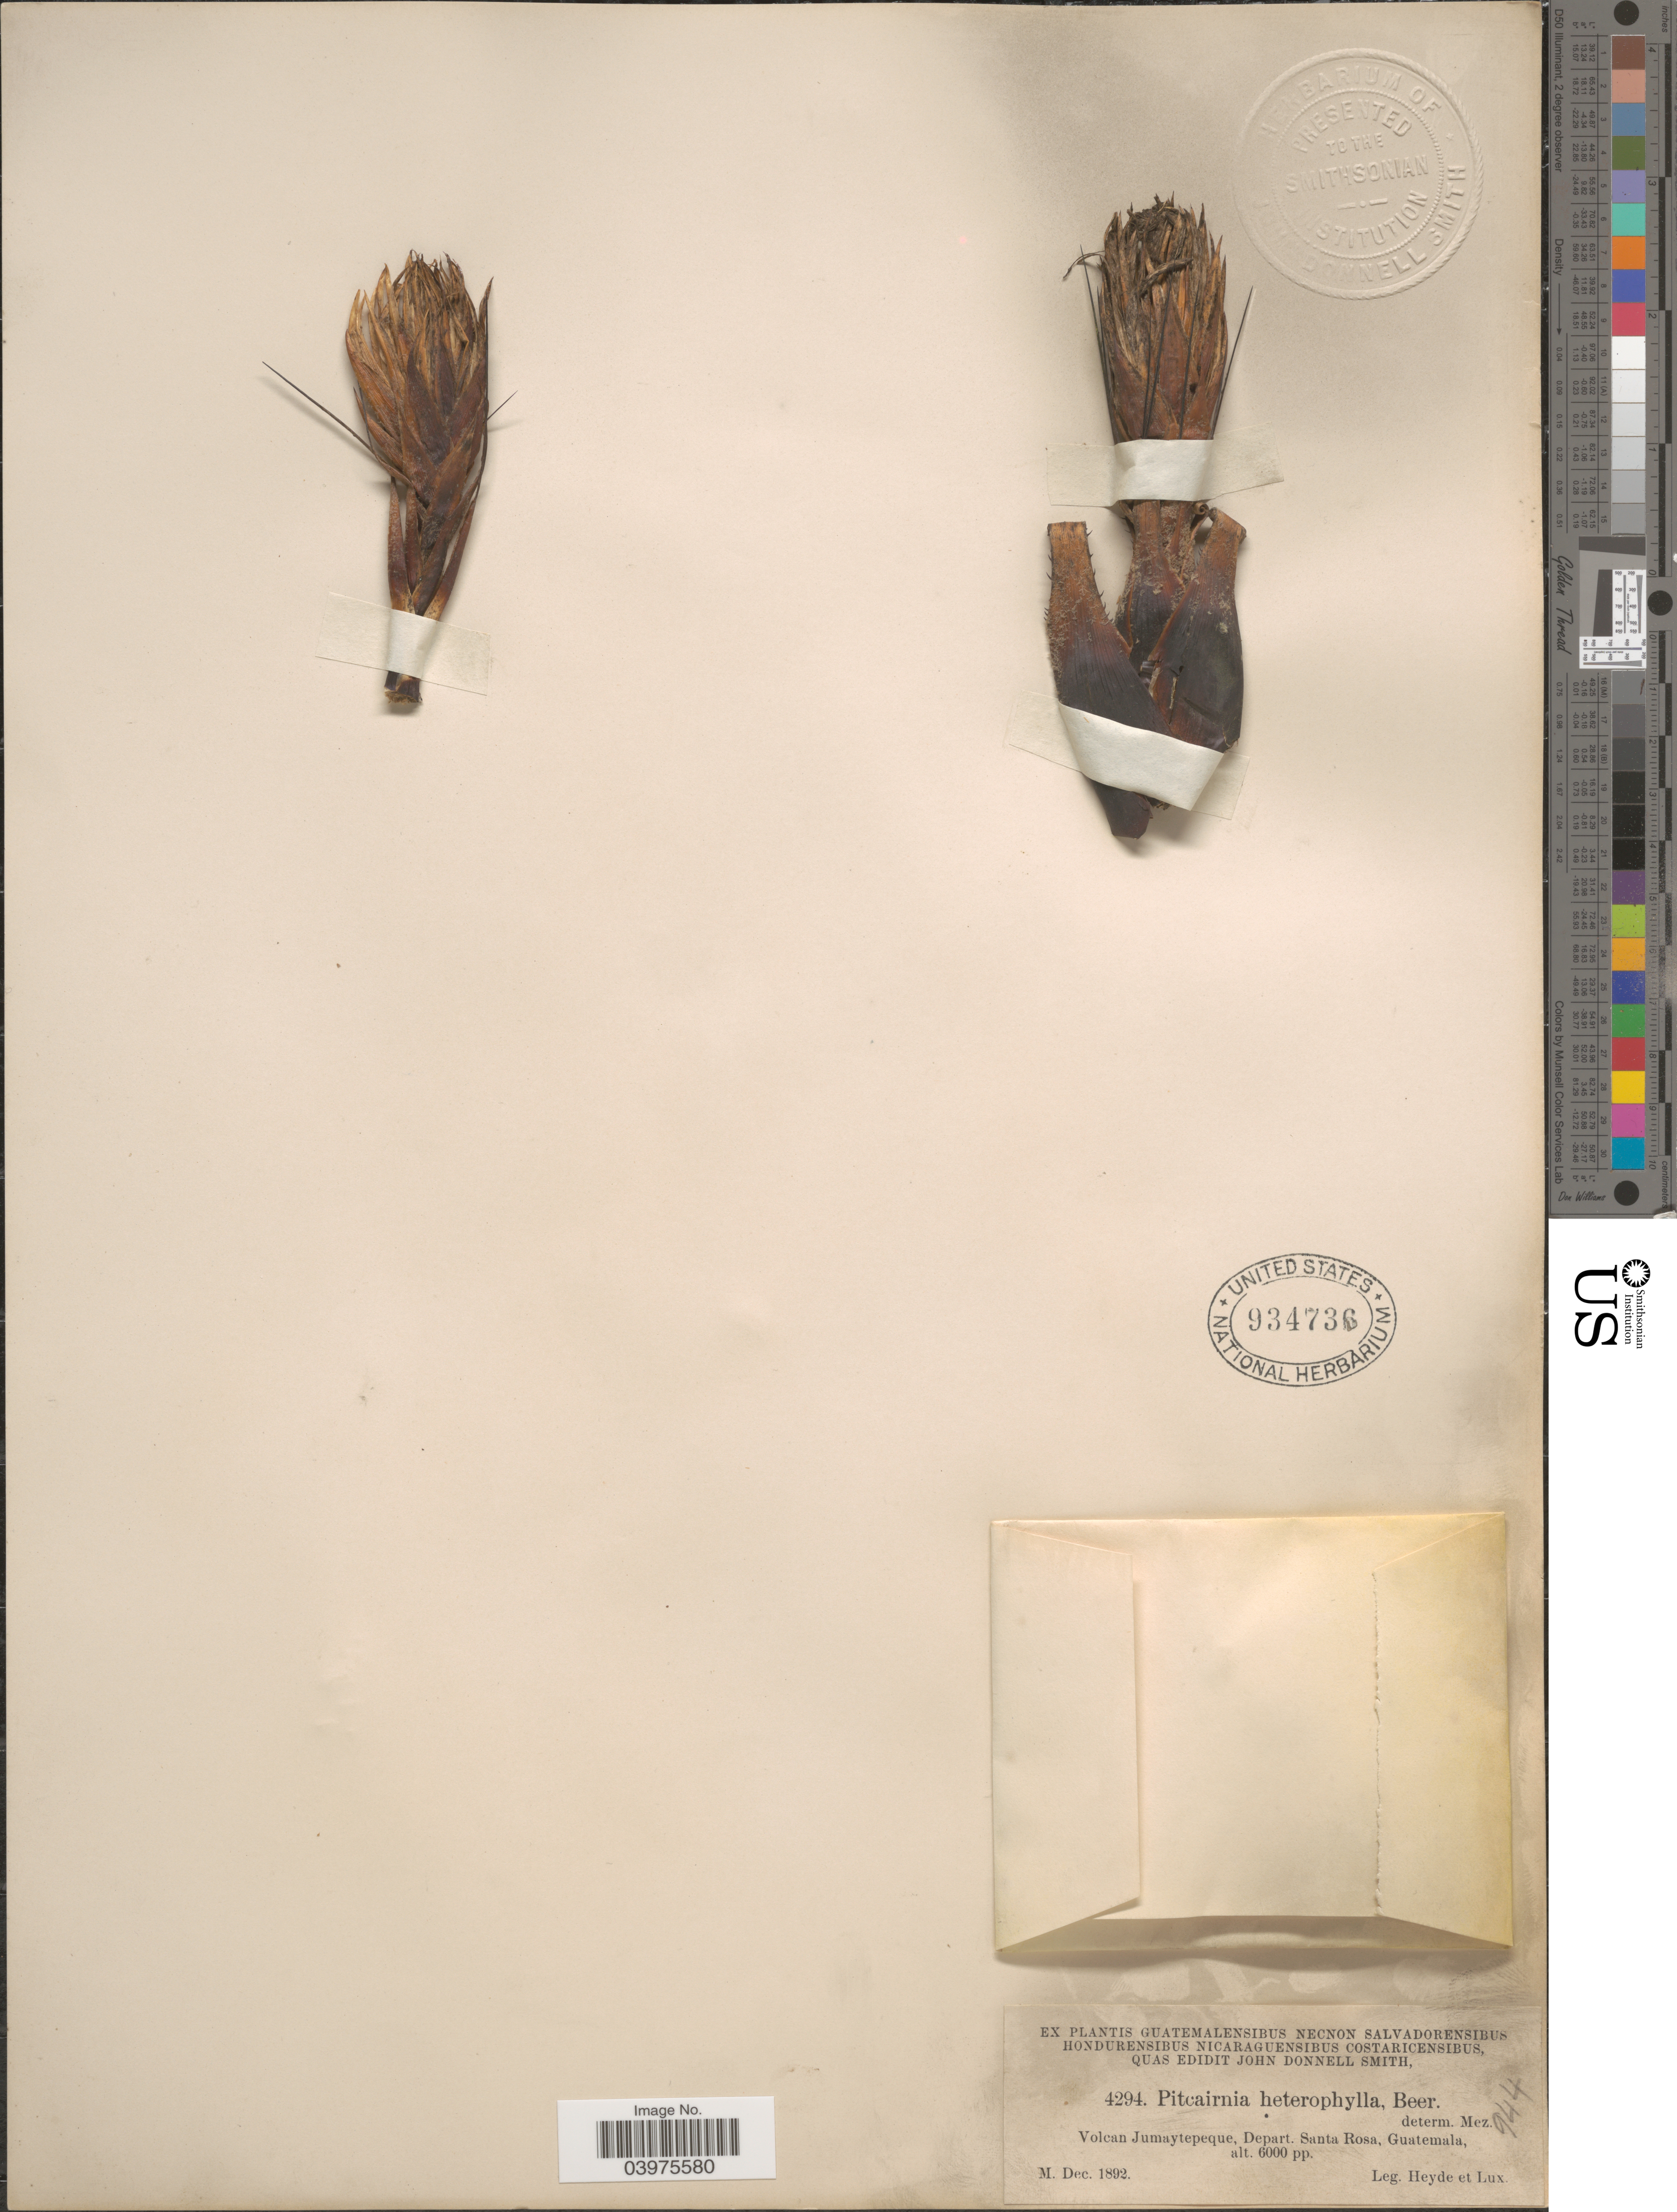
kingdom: Plantae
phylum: Tracheophyta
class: Liliopsida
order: Poales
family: Bromeliaceae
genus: Pitcairnia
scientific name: Pitcairnia heterophylla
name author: (Lindl.) Beer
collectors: Heyde & Lux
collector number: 4294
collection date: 1892-12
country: Guatemala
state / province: Santa Rosa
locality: Volcan Jumaytepeque, Depart. Santa Rosa.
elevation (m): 1829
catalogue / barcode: US 934736